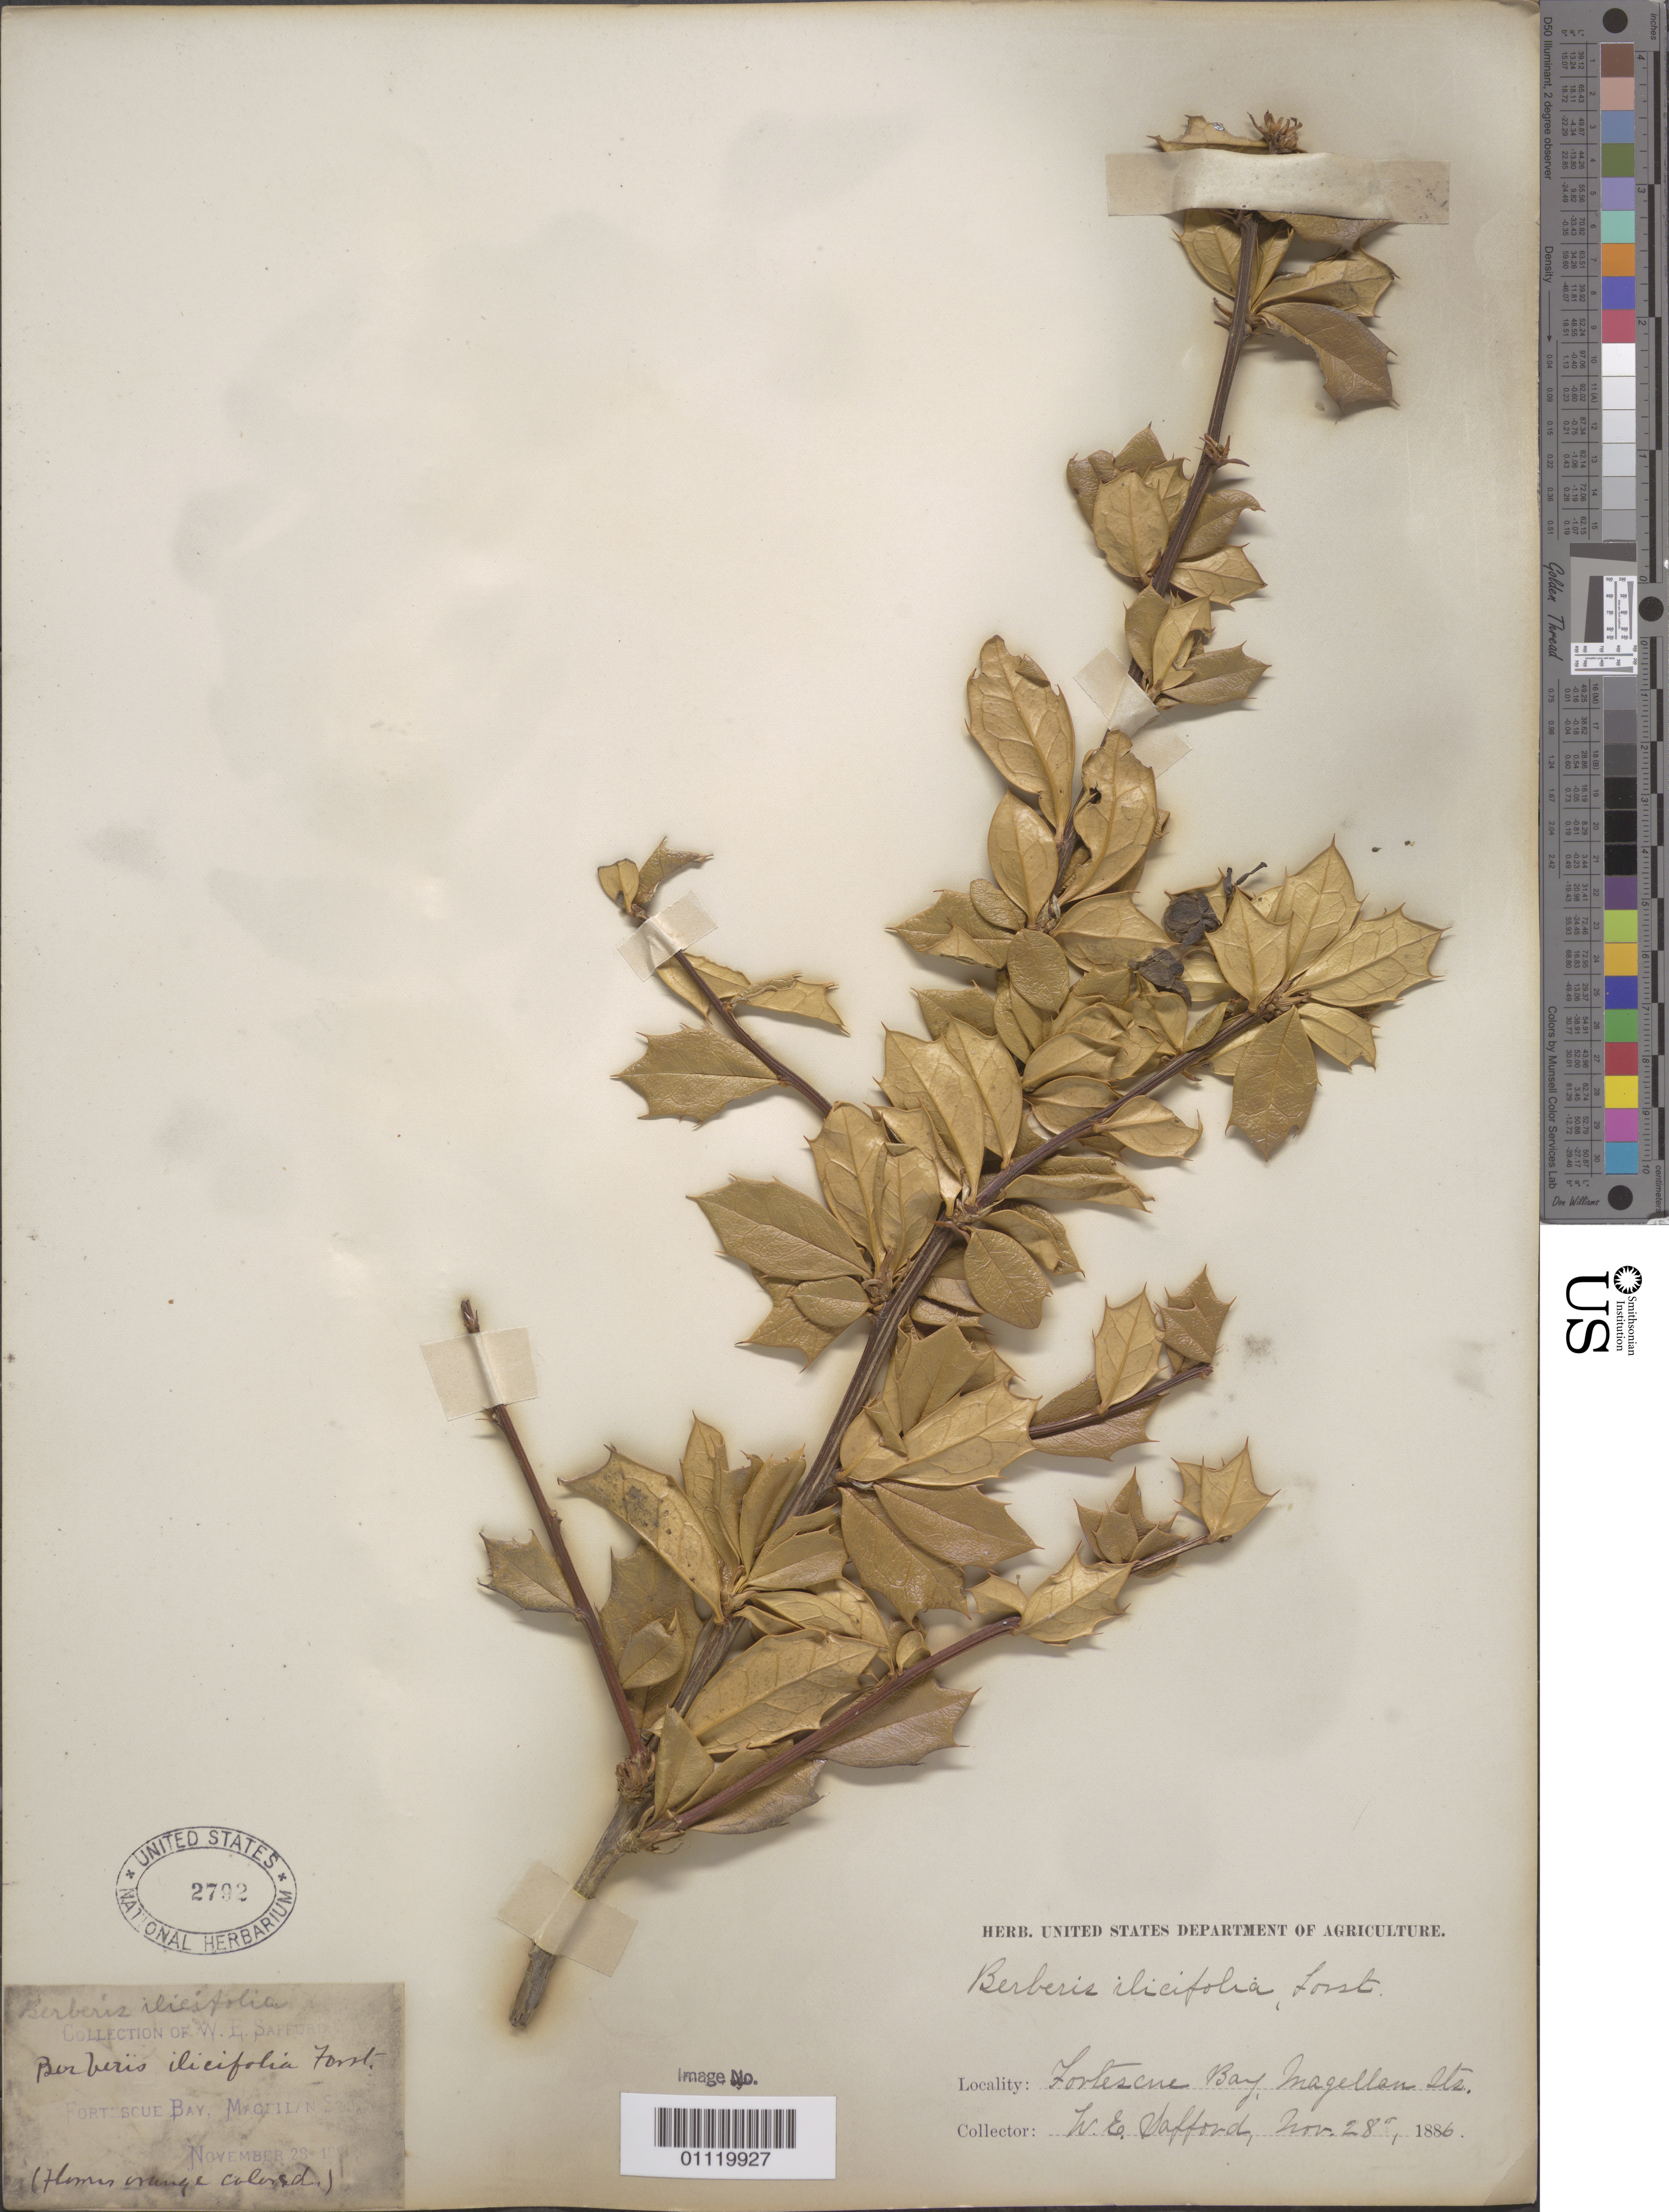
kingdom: Plantae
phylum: Tracheophyta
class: Magnoliopsida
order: Ranunculales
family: Berberidaceae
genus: Berberis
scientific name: Berberis ilicifolia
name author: L. f.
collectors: W. E. Safford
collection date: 1886-11-28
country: Chile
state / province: Magallanes y de la Antártica Chilena (XII)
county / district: Magallanes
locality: Fortescue Bay, Magellan Straits.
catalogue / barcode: US 2792